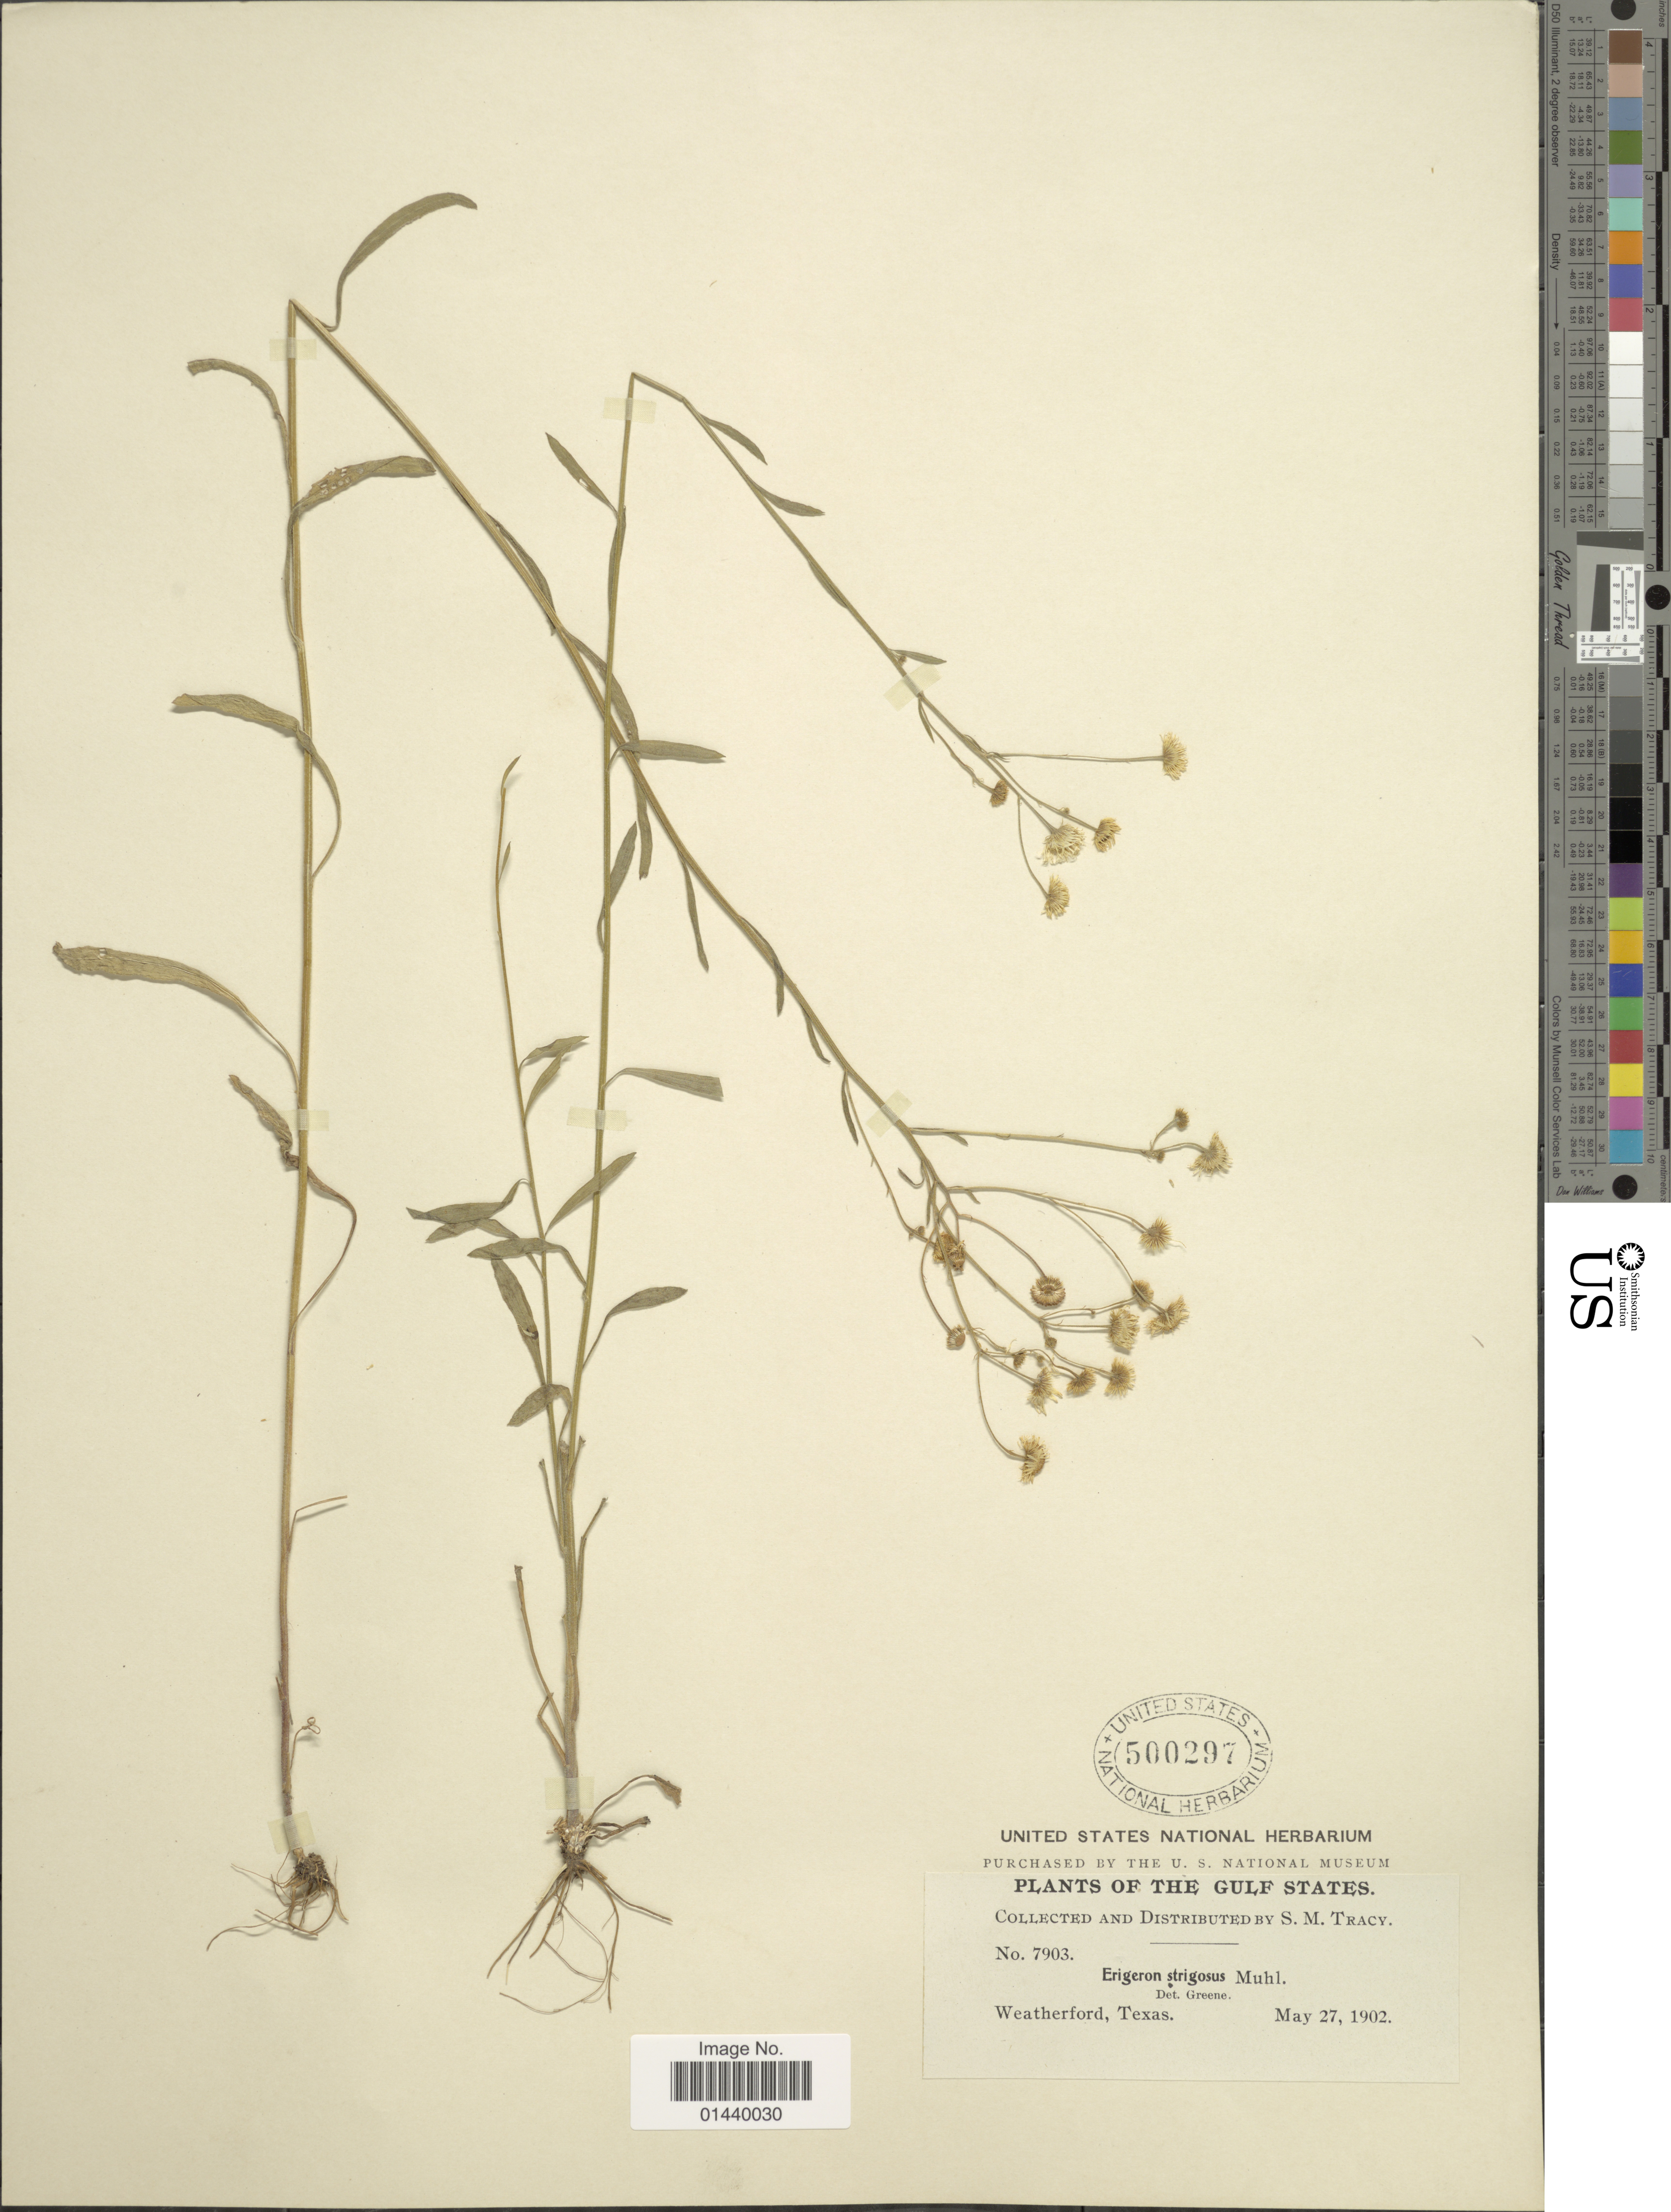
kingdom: Plantae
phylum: Tracheophyta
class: Magnoliopsida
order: Asterales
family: Asteraceae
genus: Erigeron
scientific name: Erigeron strigosus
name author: Muhl. ex Willd.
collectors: S. M. Tracy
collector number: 7903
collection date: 1902-05-27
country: United States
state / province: Texas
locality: The Gulf States. Weatherford.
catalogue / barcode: US 500297